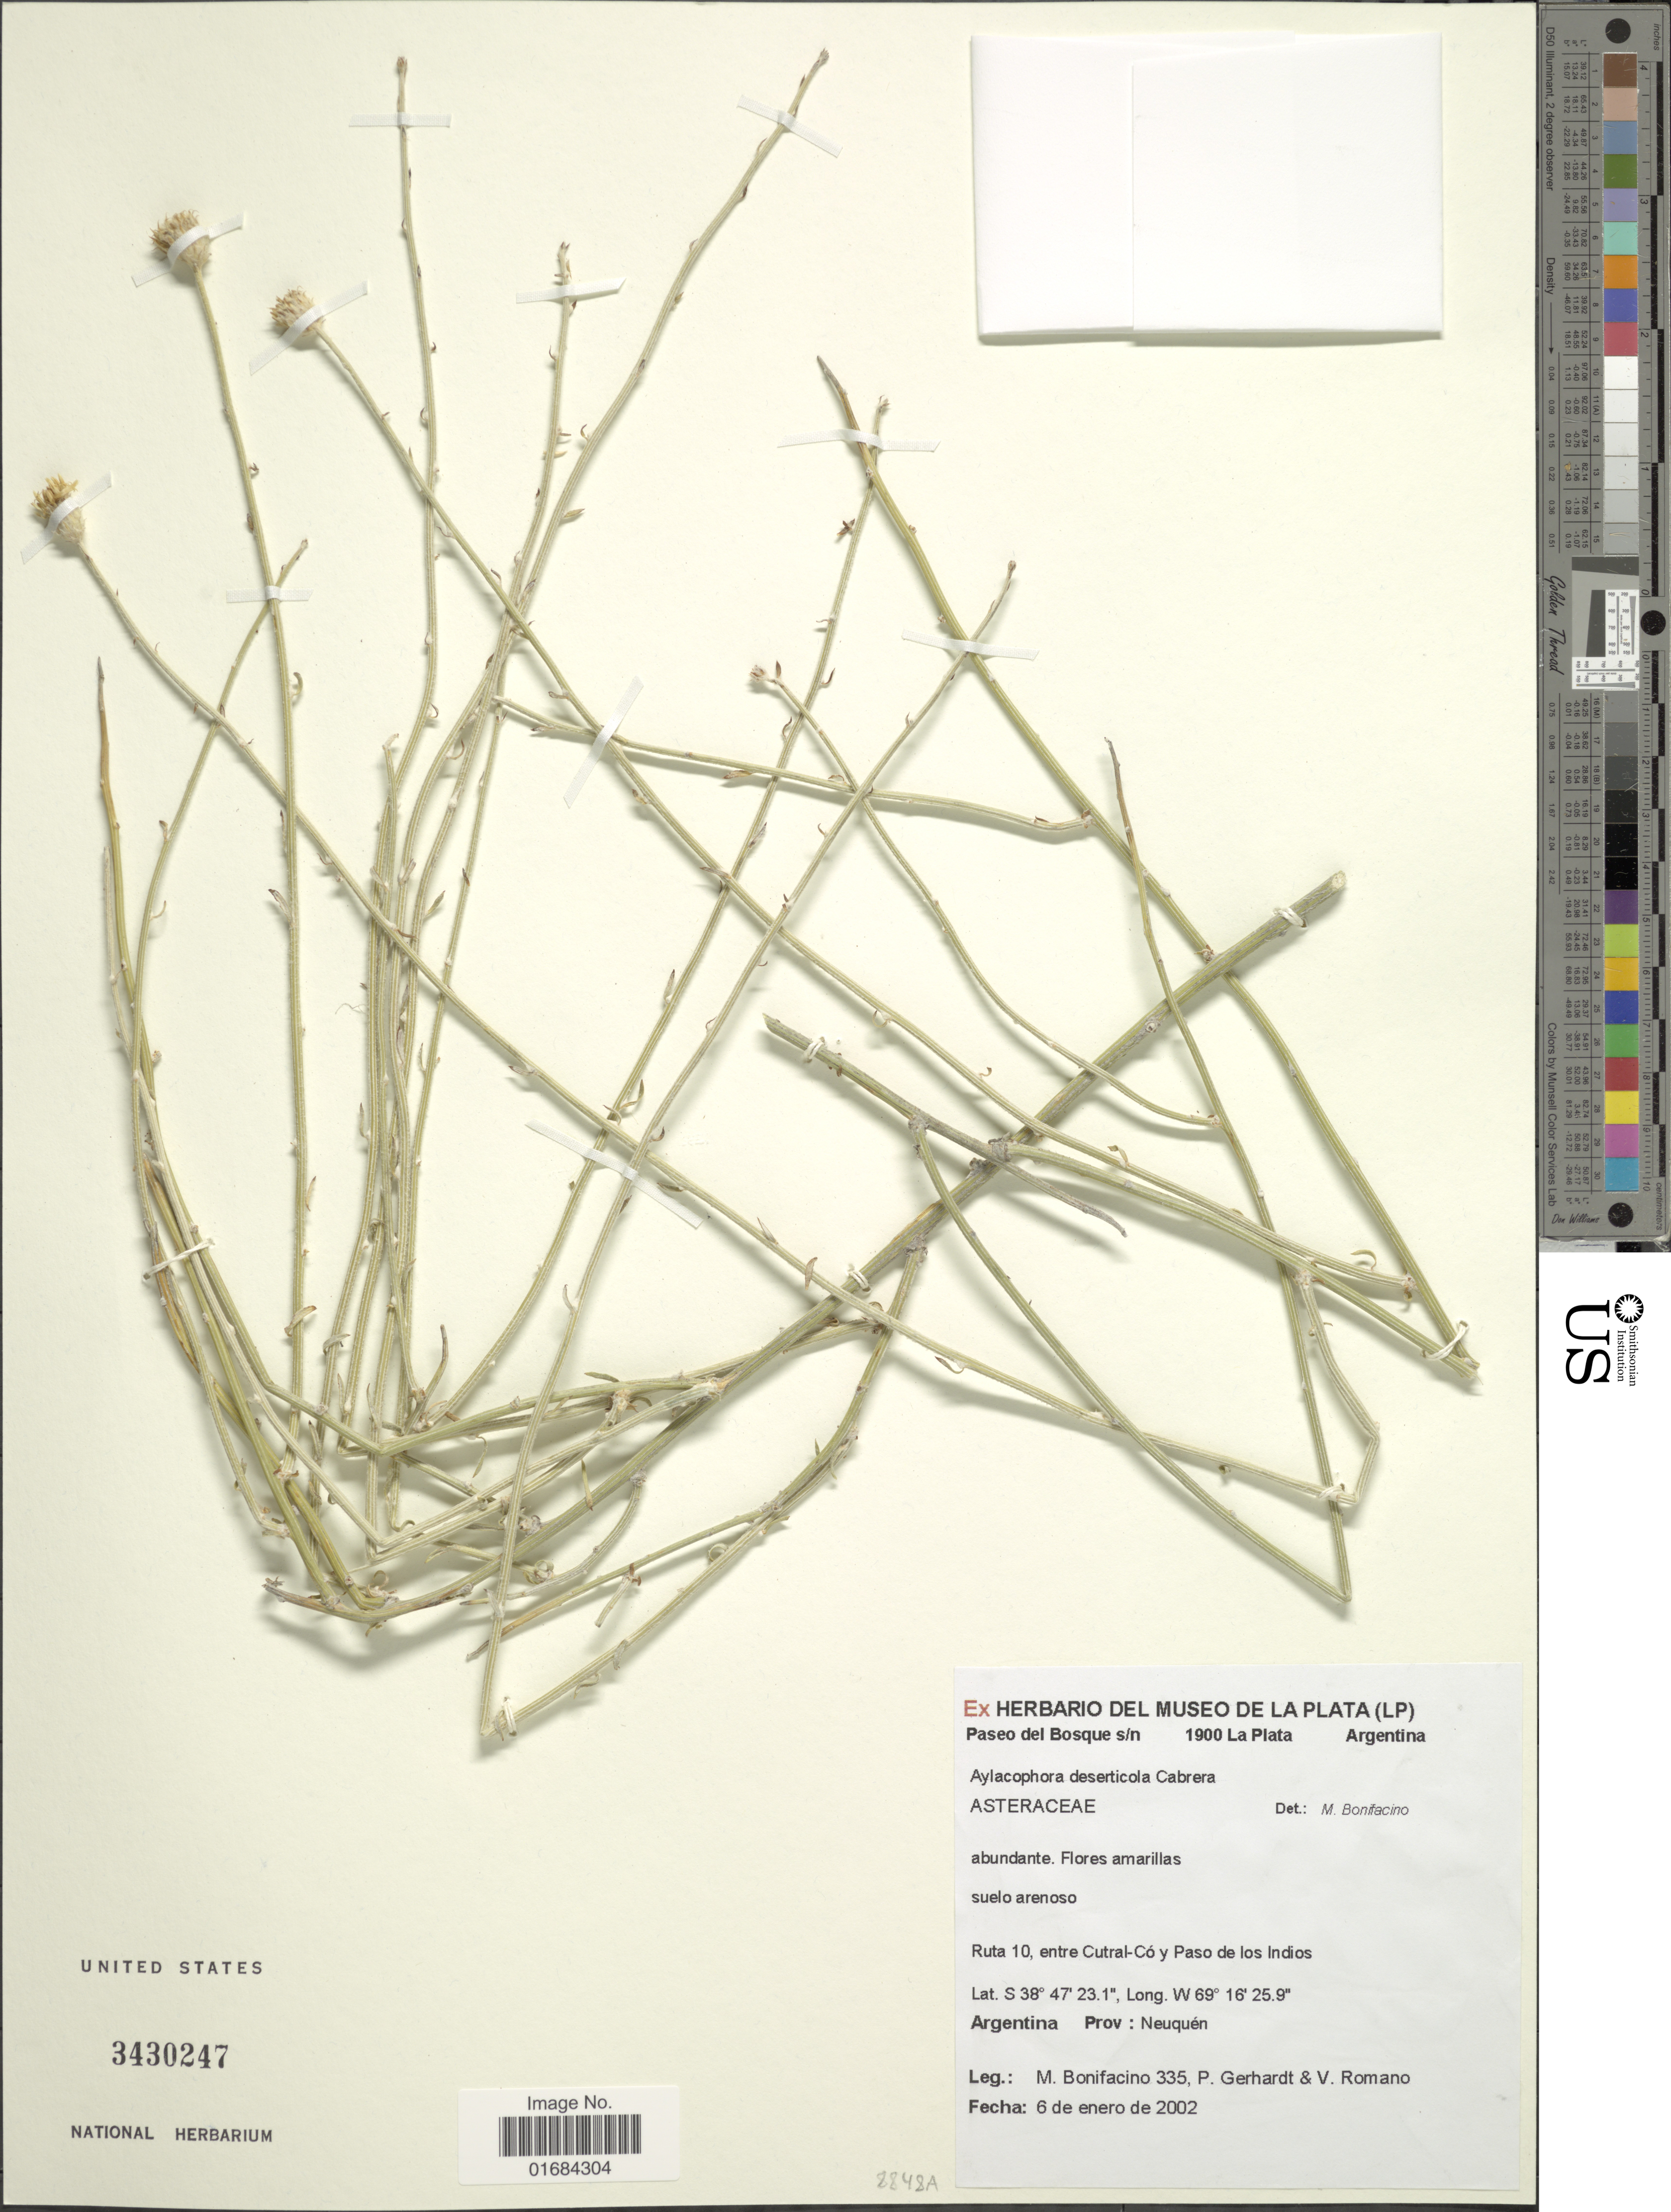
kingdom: Plantae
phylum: Tracheophyta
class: Magnoliopsida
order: Asterales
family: Asteraceae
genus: Aylacophora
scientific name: Aylacophora deserticola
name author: Cabrera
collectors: M. Bonifacino, P. Gerhardt & V. Romano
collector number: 0335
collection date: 2002-01-06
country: Argentina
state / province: Neuquen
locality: Ruta 10, entre Cutral - Co y paso de los Indios.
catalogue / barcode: US 3430247